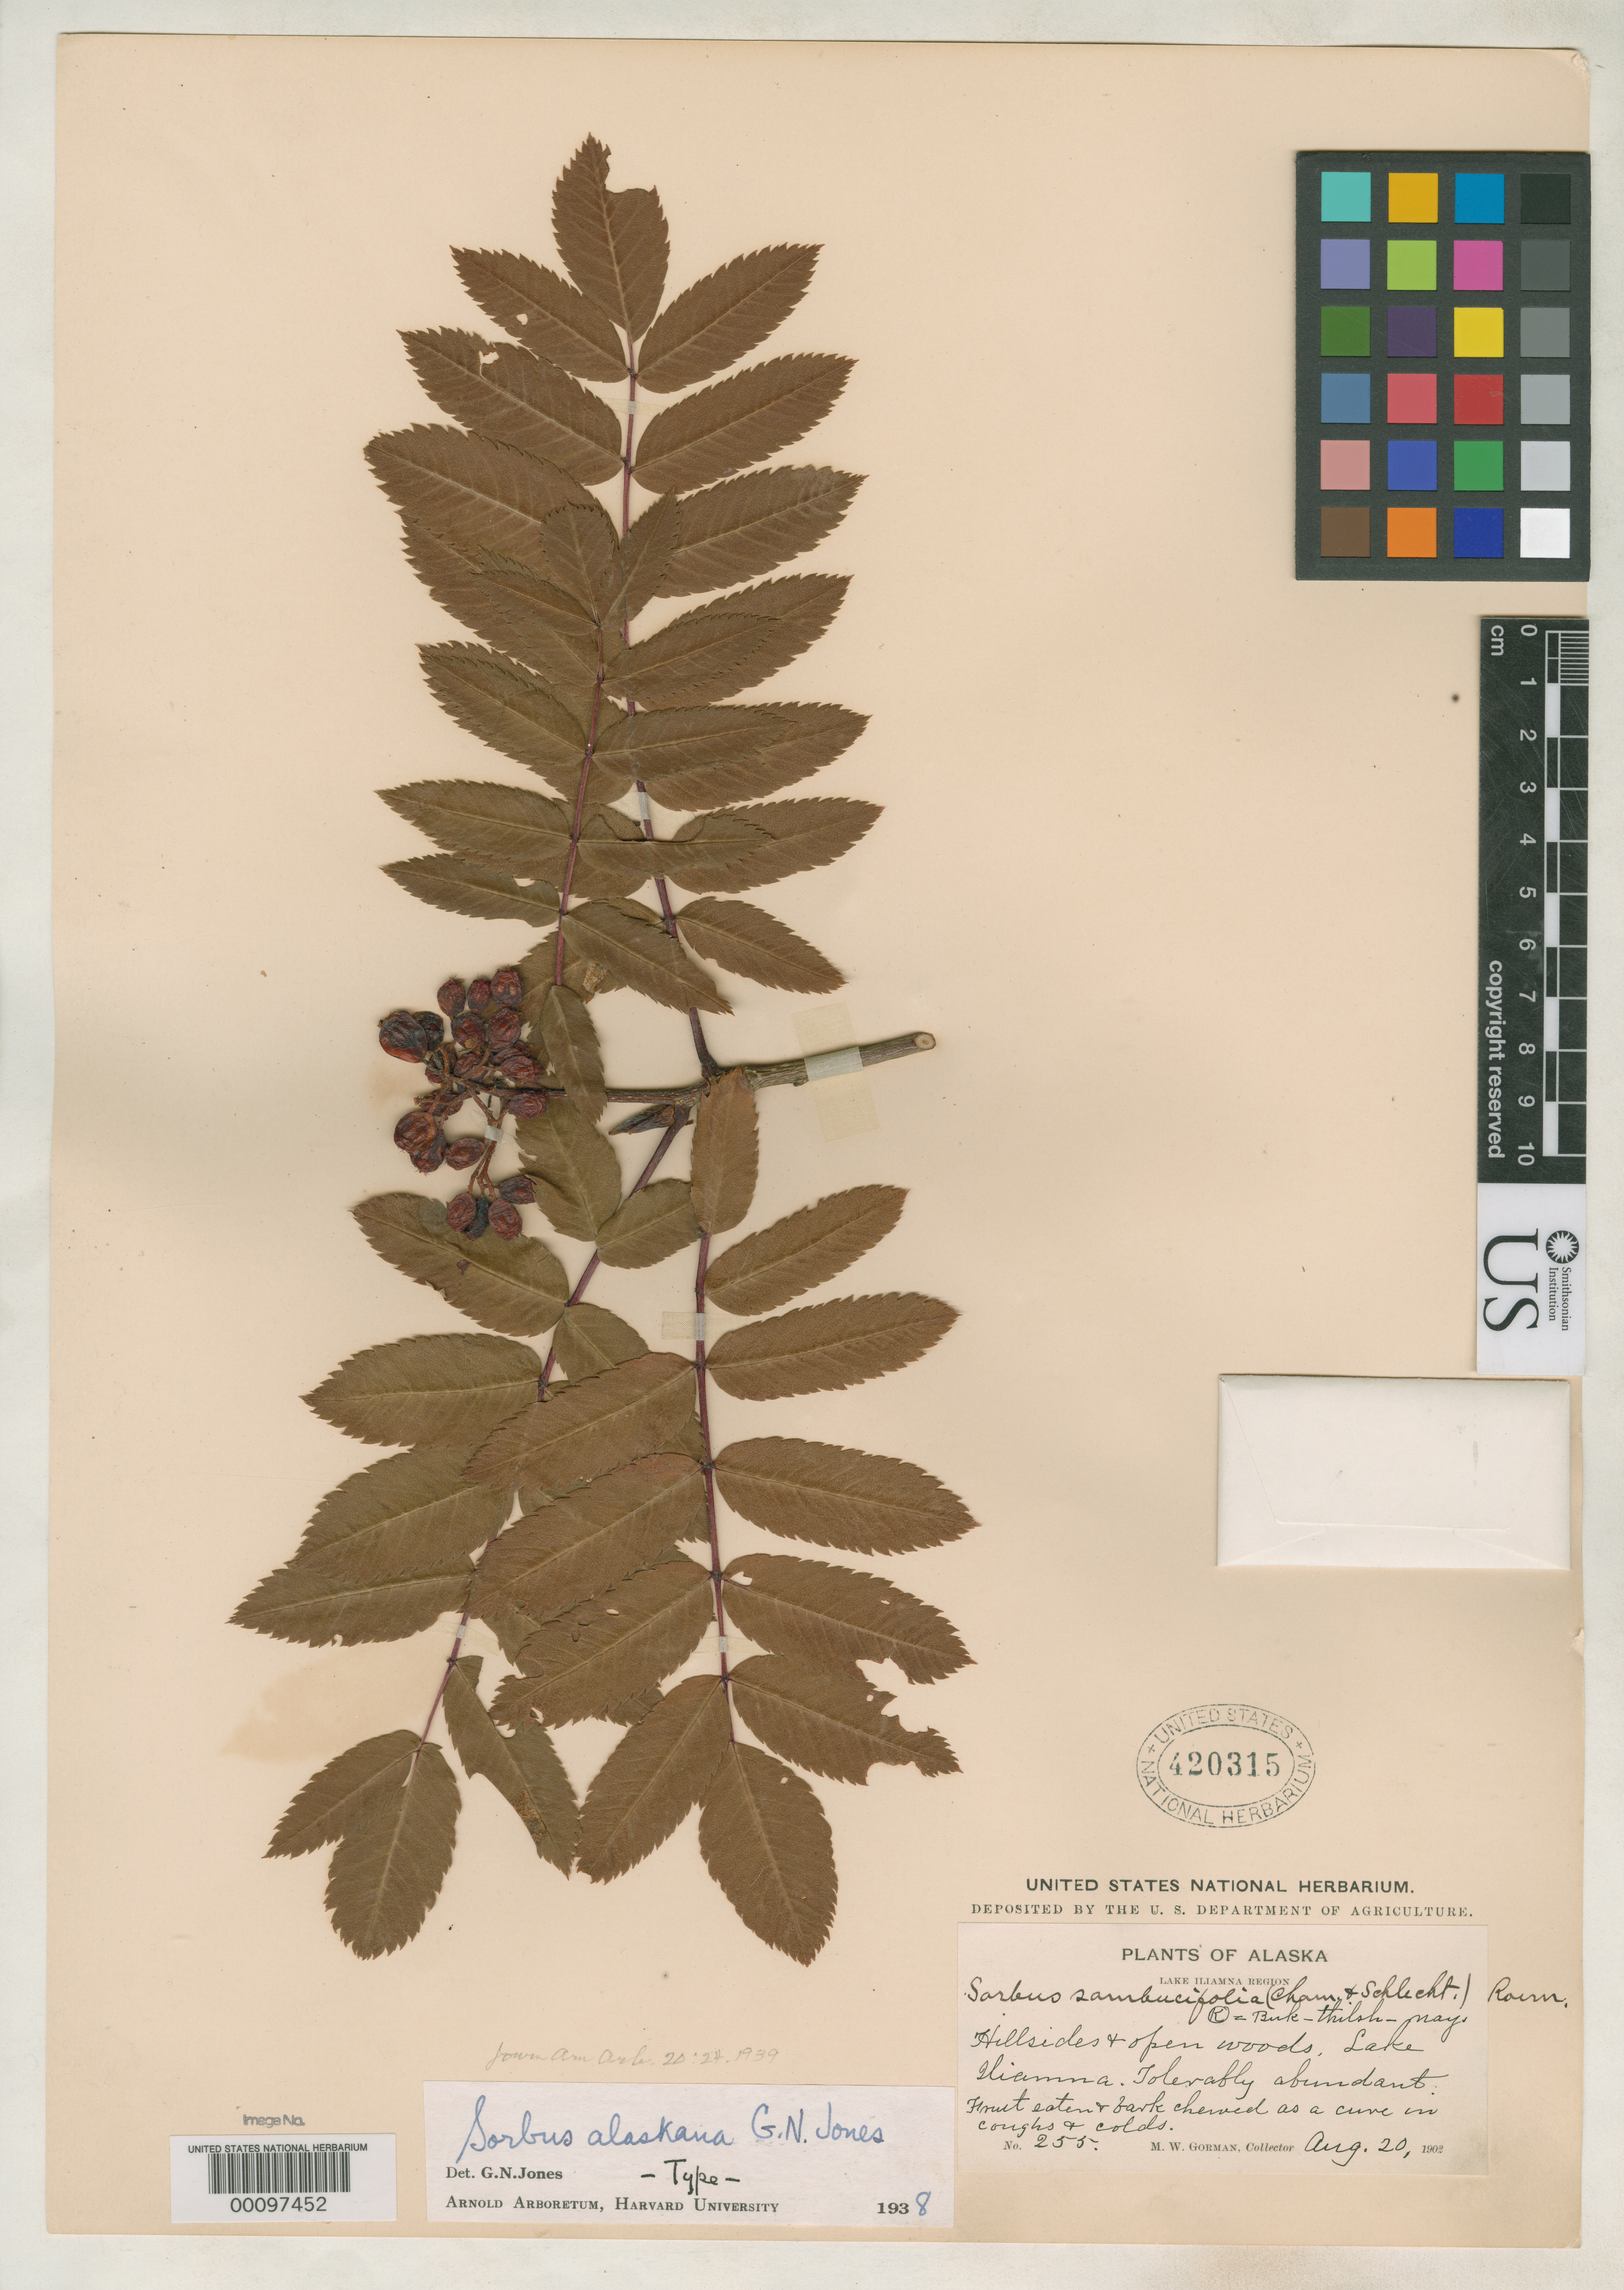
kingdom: Plantae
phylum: Tracheophyta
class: Magnoliopsida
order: Rosales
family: Rosaceae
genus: Sorbus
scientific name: Sorbus alaskana G.N. Jones, nom. illeg.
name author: G.N. Jones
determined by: Jones, G. N.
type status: Syntype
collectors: M. W. Gorman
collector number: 255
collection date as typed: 20 Aug 1902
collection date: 1902-08-20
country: United States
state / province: Alaska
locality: Lake Iliamna.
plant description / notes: Protologue ambiguously cites “Lake Iliamna region, Gorman 85, 255 (TYPE US, A)….” Jones annotated both Gorman 85 (flowering) & Gorman 255 (fruiting) at US as "Type" so these collections are presumably syntypes.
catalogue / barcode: US 420315